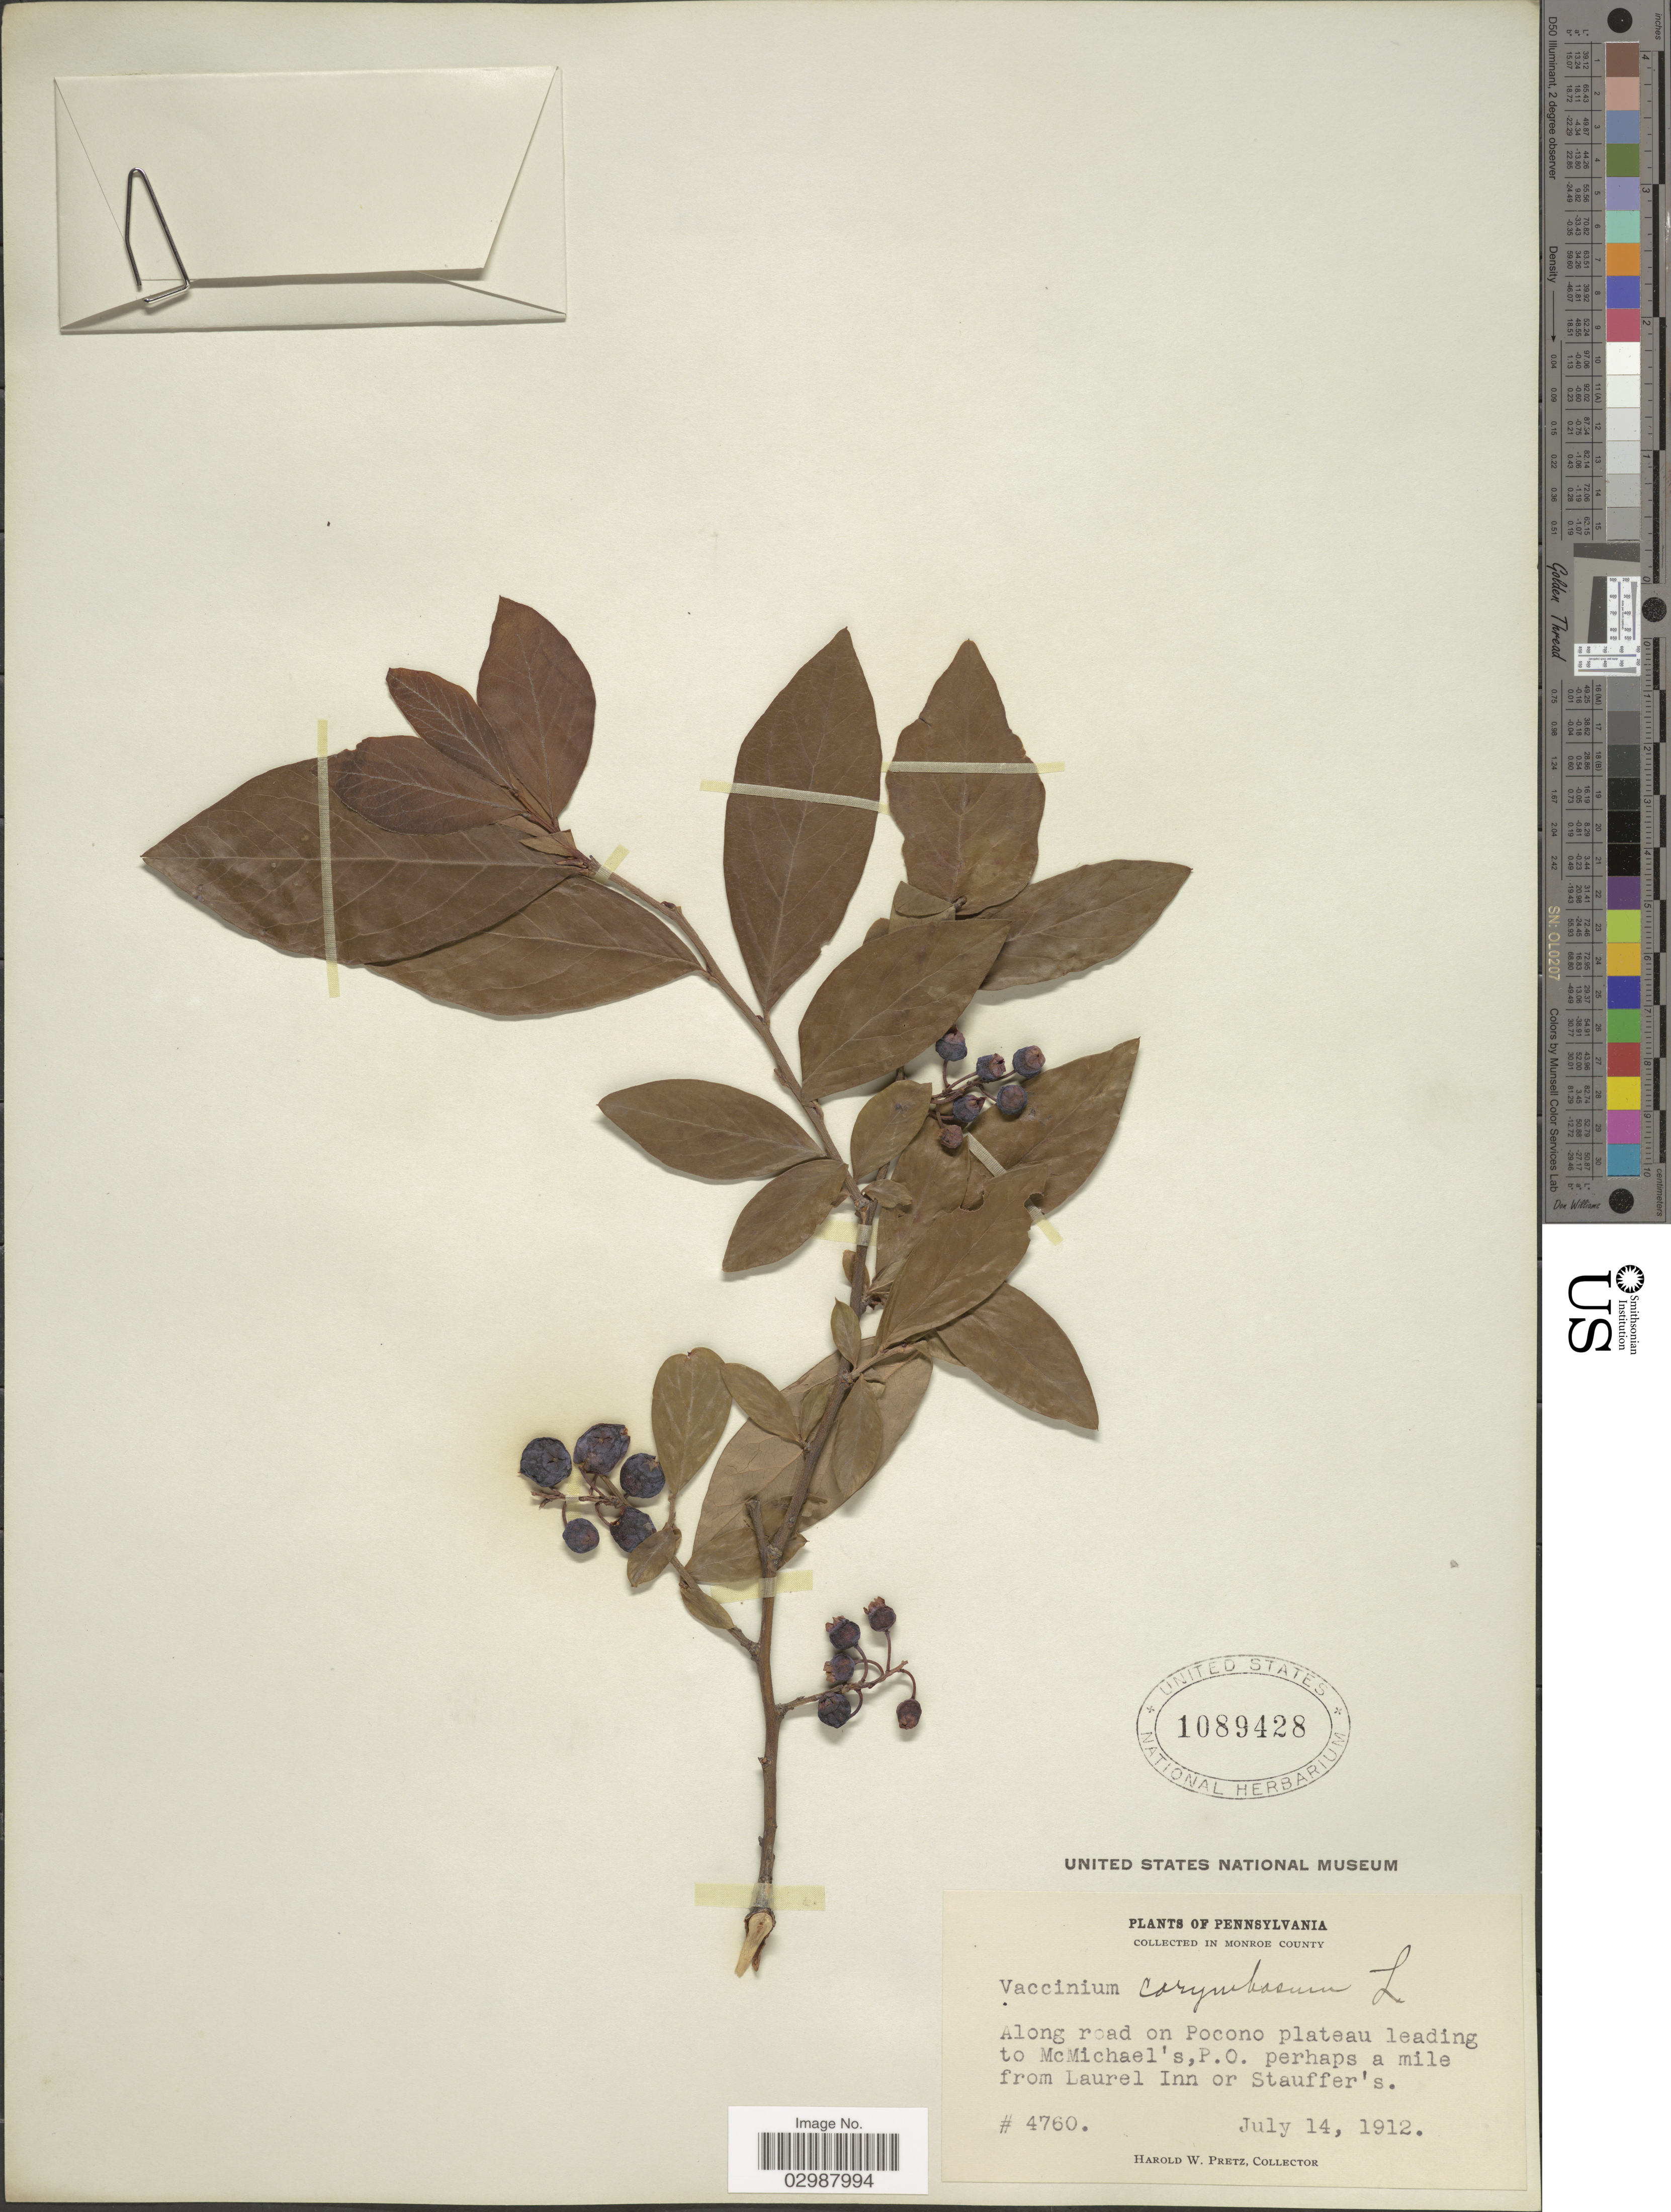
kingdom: Plantae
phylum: Tracheophyta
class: Magnoliopsida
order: Ericales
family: Ericaceae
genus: Vaccinium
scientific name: Vaccinium corymbosum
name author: L.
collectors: H. W. Pretz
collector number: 4760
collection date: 1912-07-14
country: United States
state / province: Pennsylvania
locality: In Monroe County. Along road on Pocono plateau leading to McMichael's P.O. perhaps a mile from Laurel Inn or Stauffer's.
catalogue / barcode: US 1089428